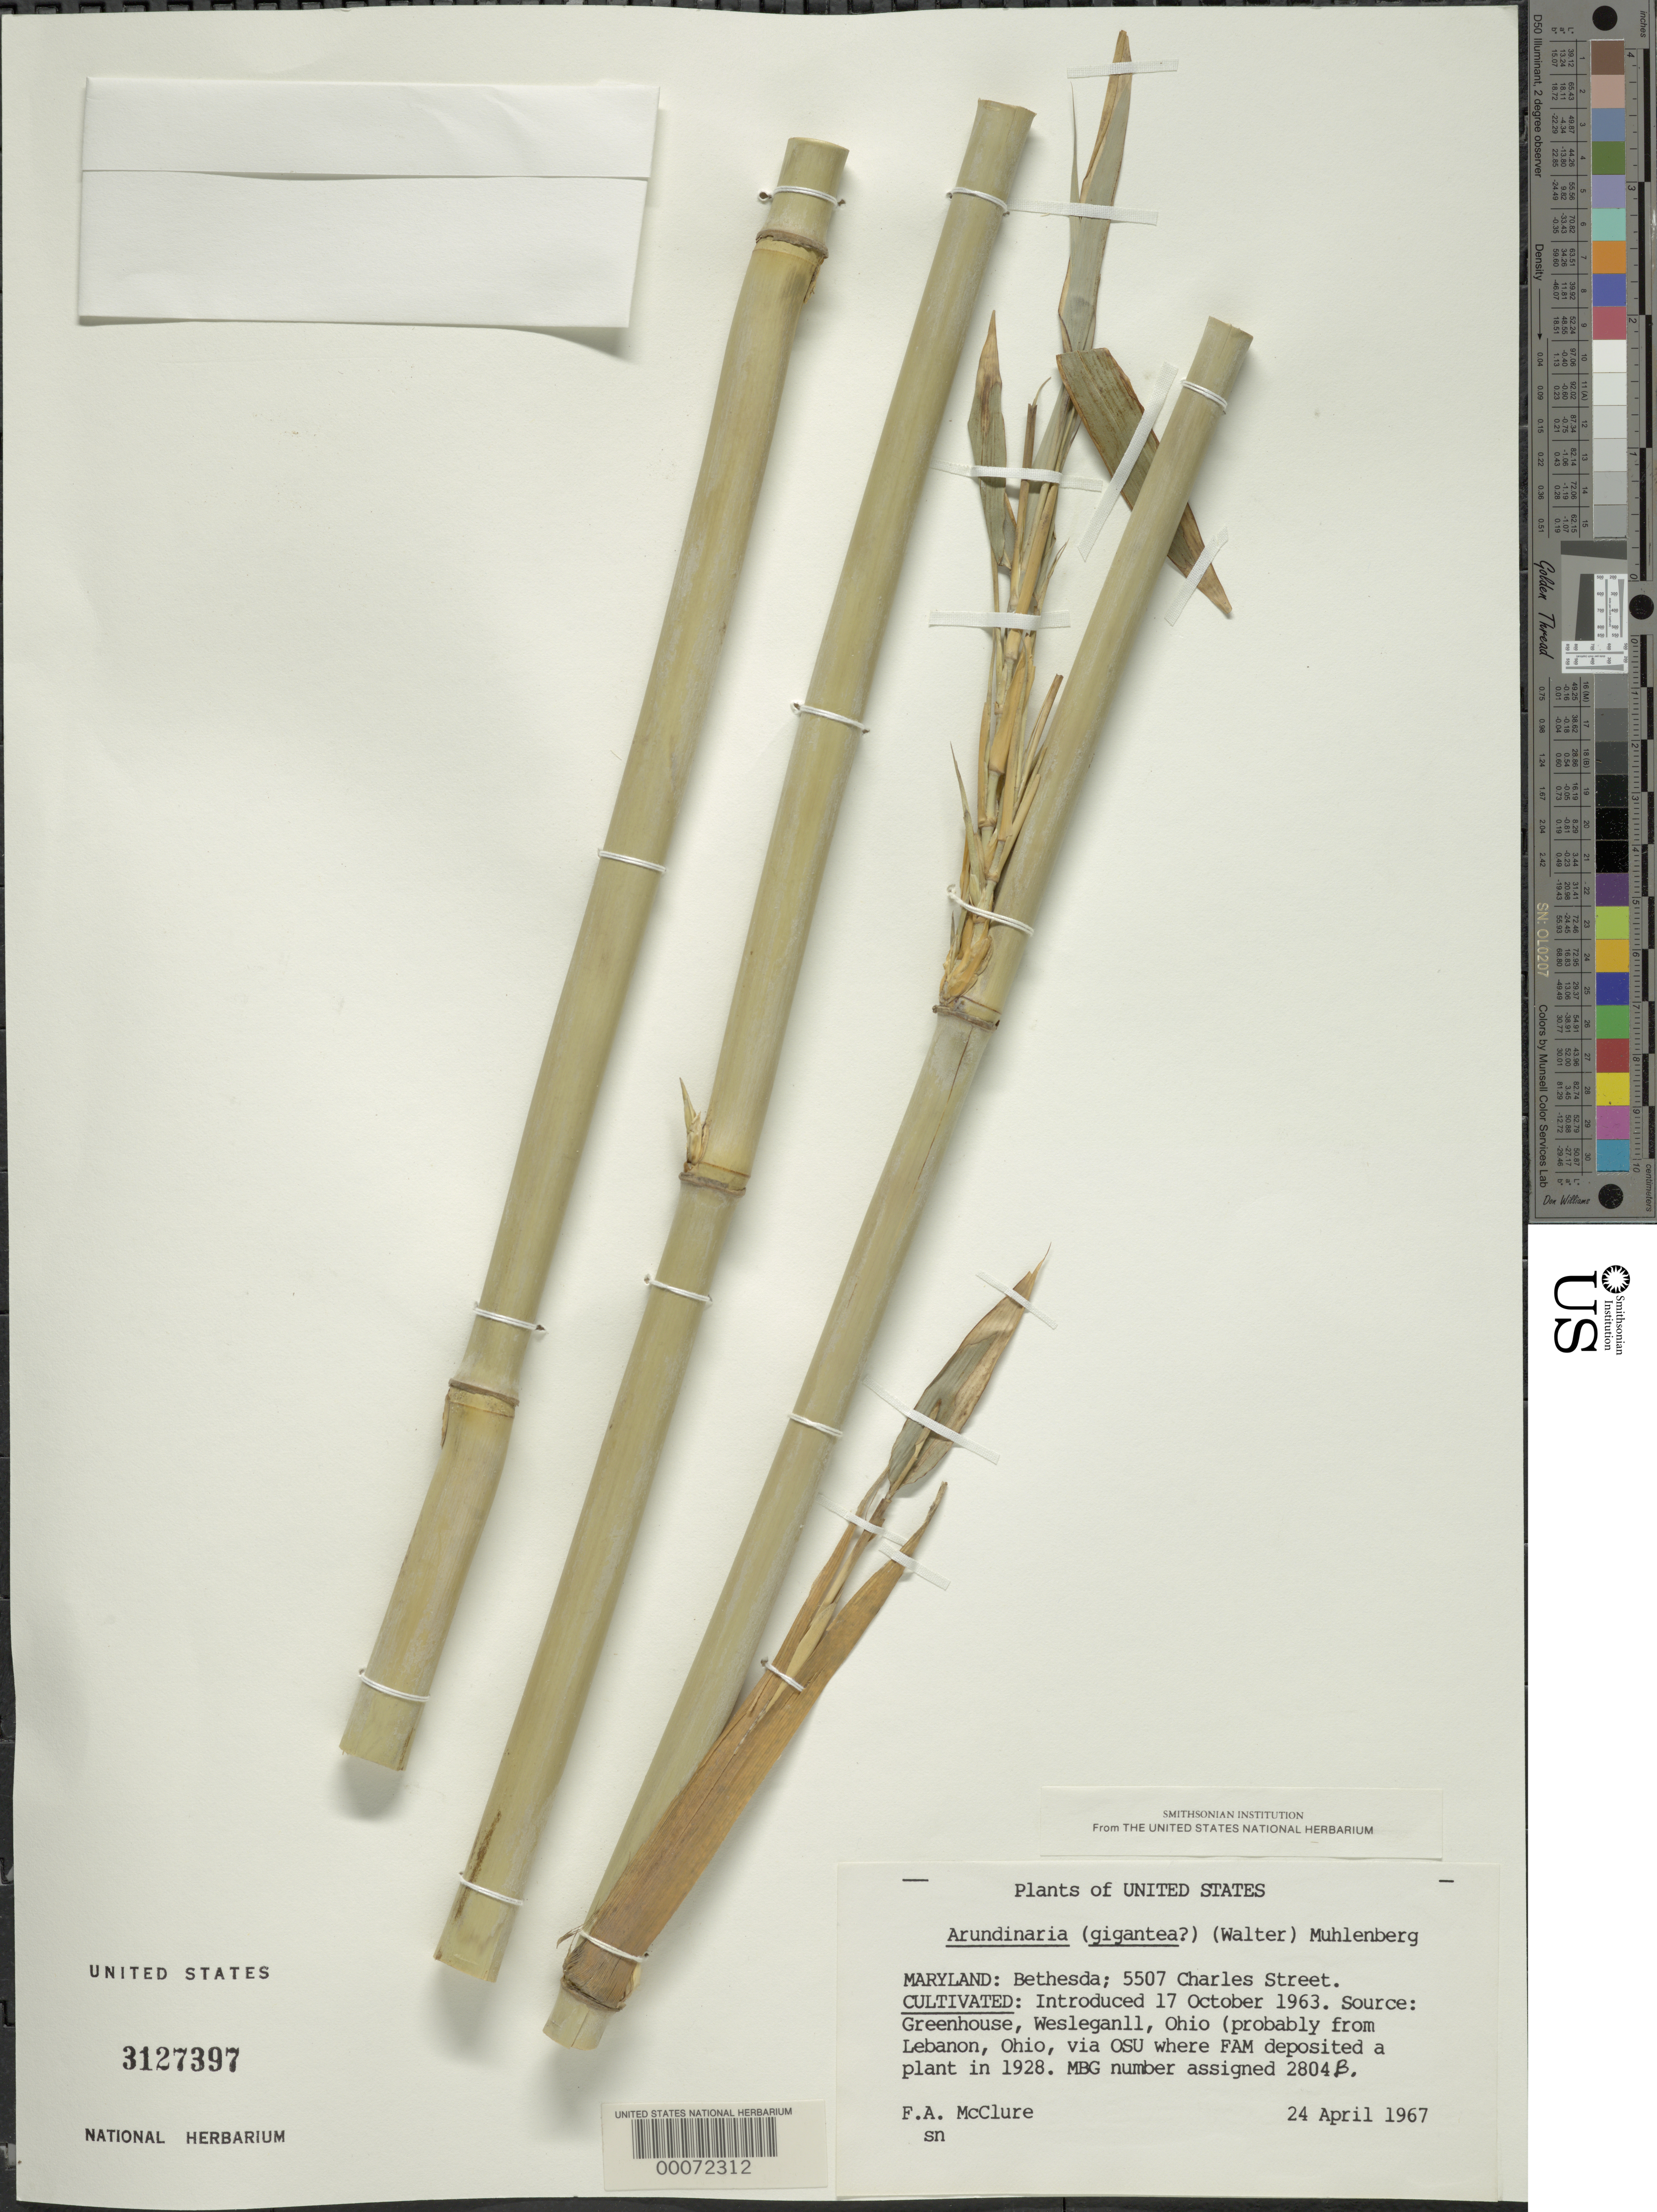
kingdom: Plantae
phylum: Tracheophyta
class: Liliopsida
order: Poales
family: Poaceae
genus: Arundinaria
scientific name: Arundinaria gigantea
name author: (Walter) Muhl.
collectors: F. A. McClure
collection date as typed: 24 Apr 1967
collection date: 1967-04-24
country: United States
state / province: Maryland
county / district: Montgomery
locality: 5507 Charles Street, Bethesda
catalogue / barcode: US 3127397